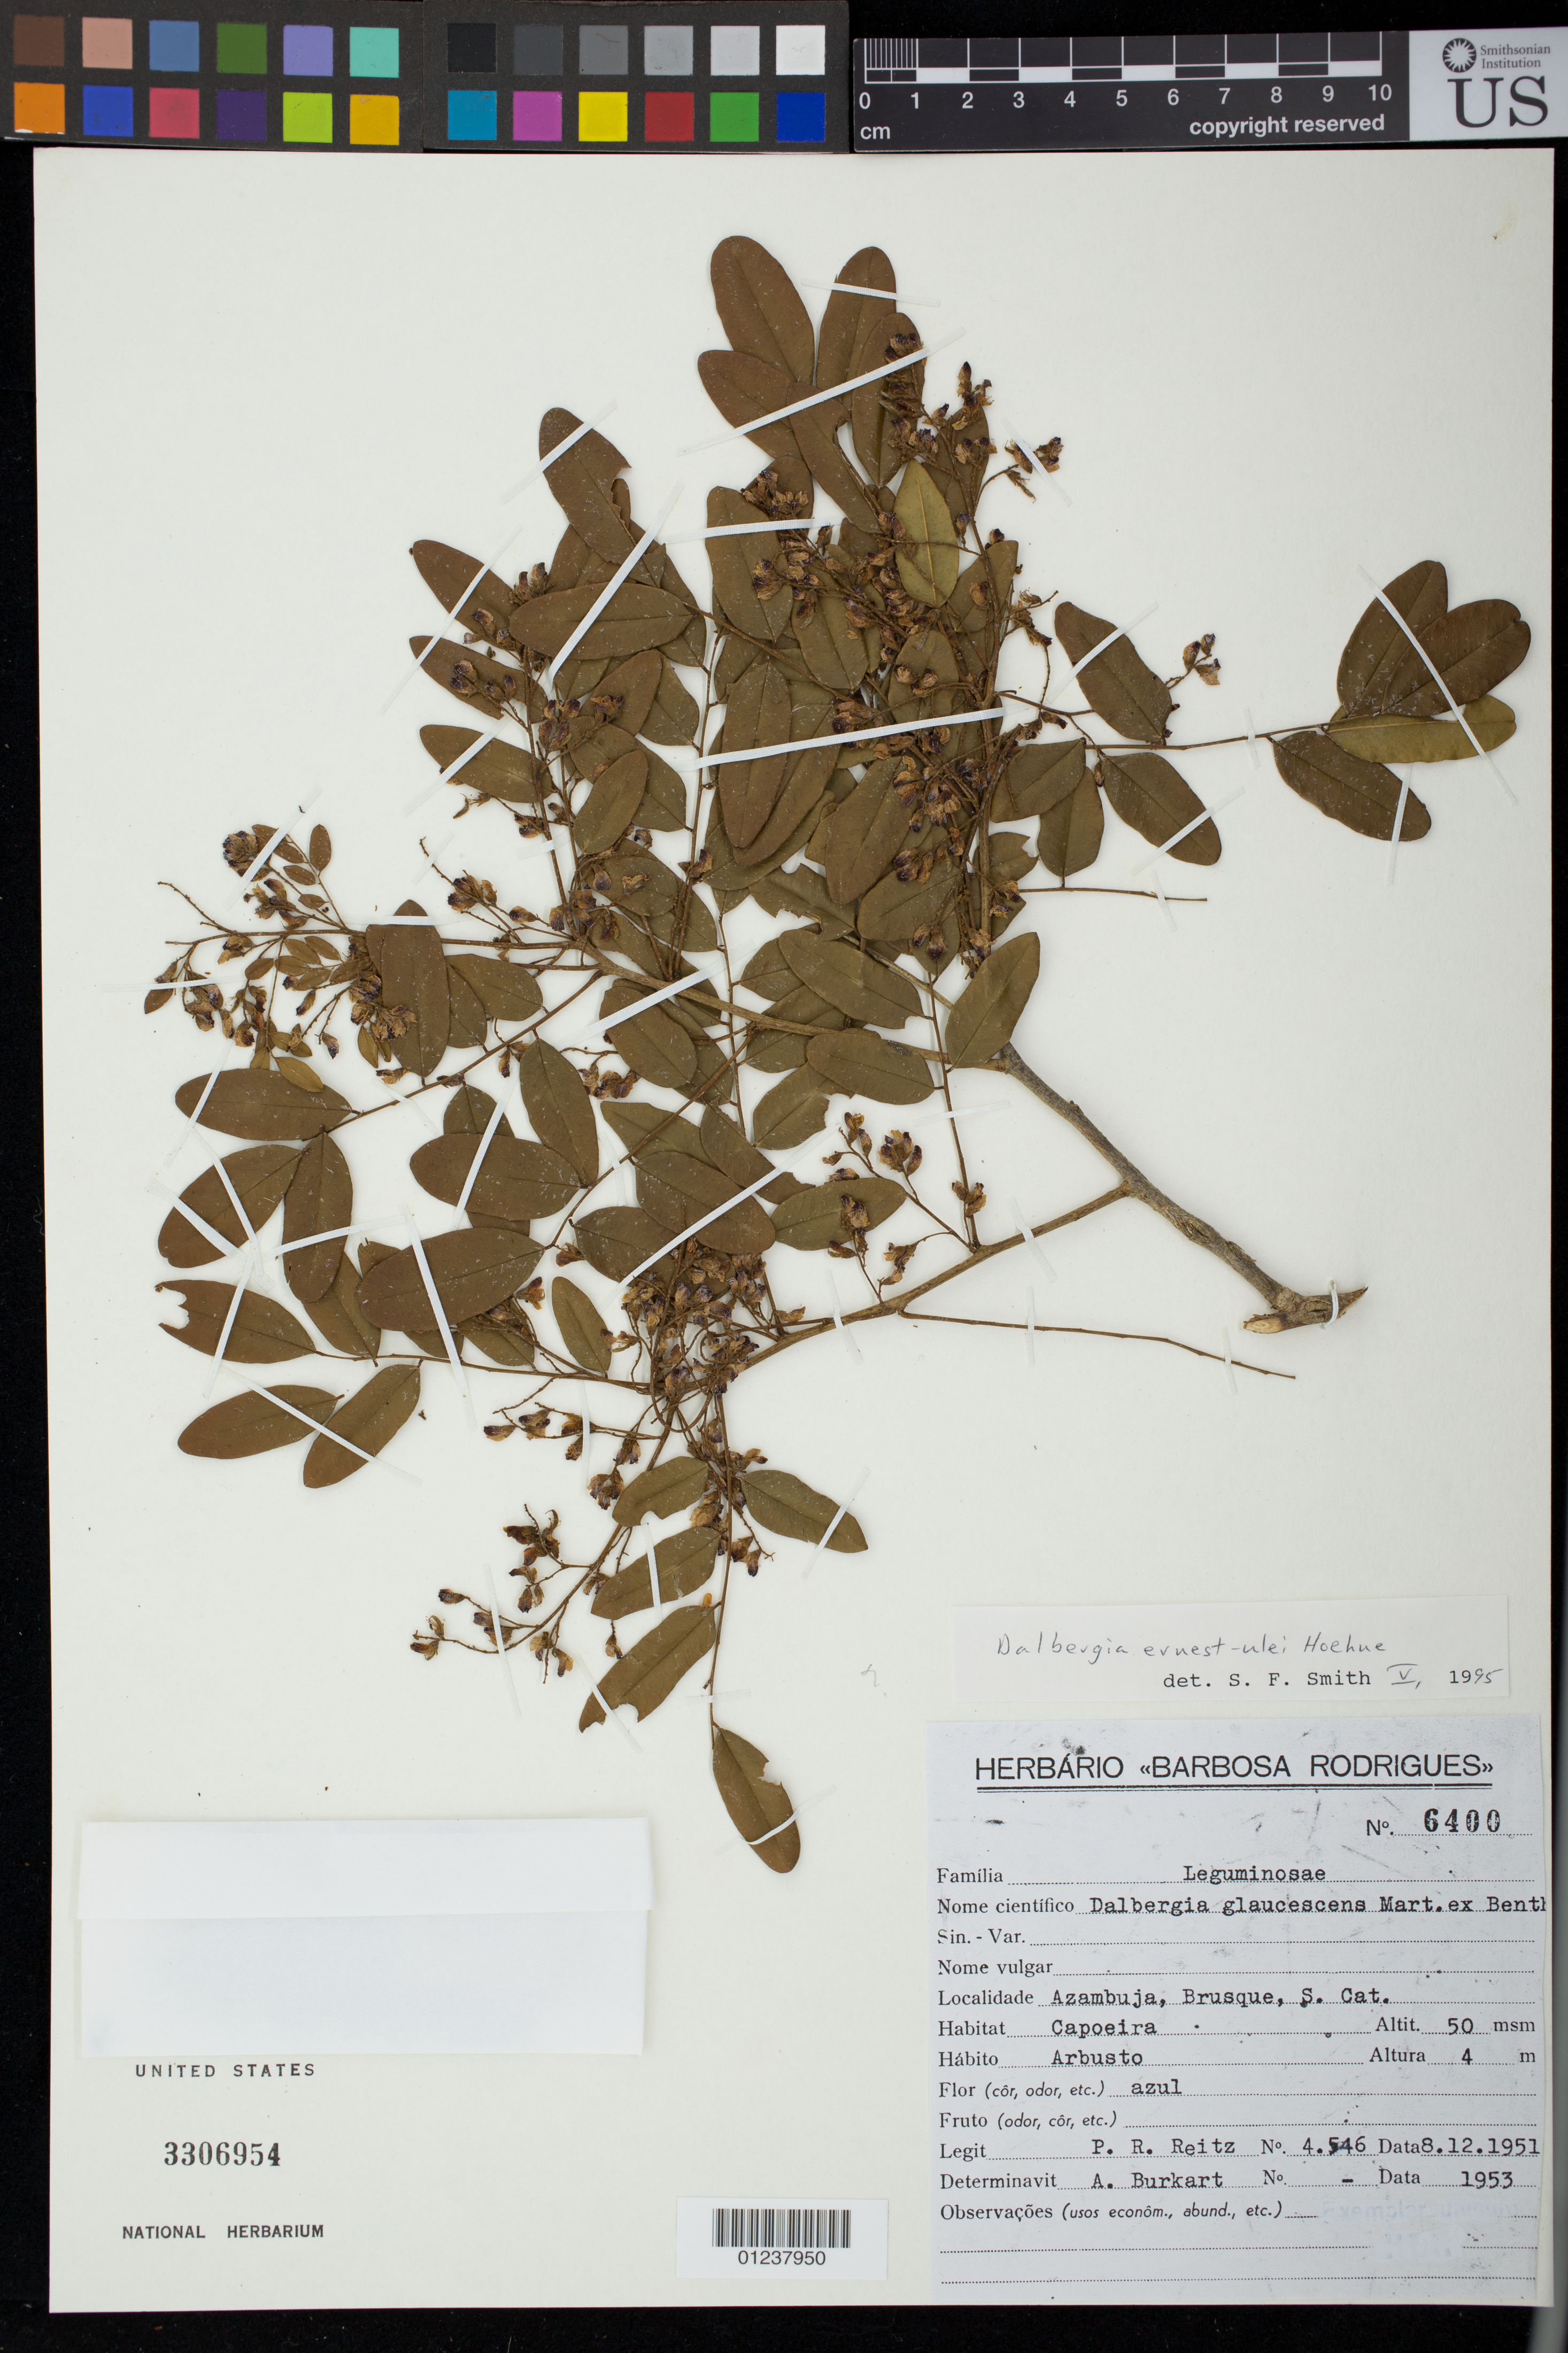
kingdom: Plantae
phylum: Tracheophyta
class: Magnoliopsida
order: Fabales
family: Fabaceae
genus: Dalbergia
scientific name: Dalbergia ernest-ulei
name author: Hoehne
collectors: R. Reitz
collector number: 4546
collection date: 1951-12-08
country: Brazil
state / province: Santa Catarina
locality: Azambuja, Brusque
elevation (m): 50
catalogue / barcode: US 3306954